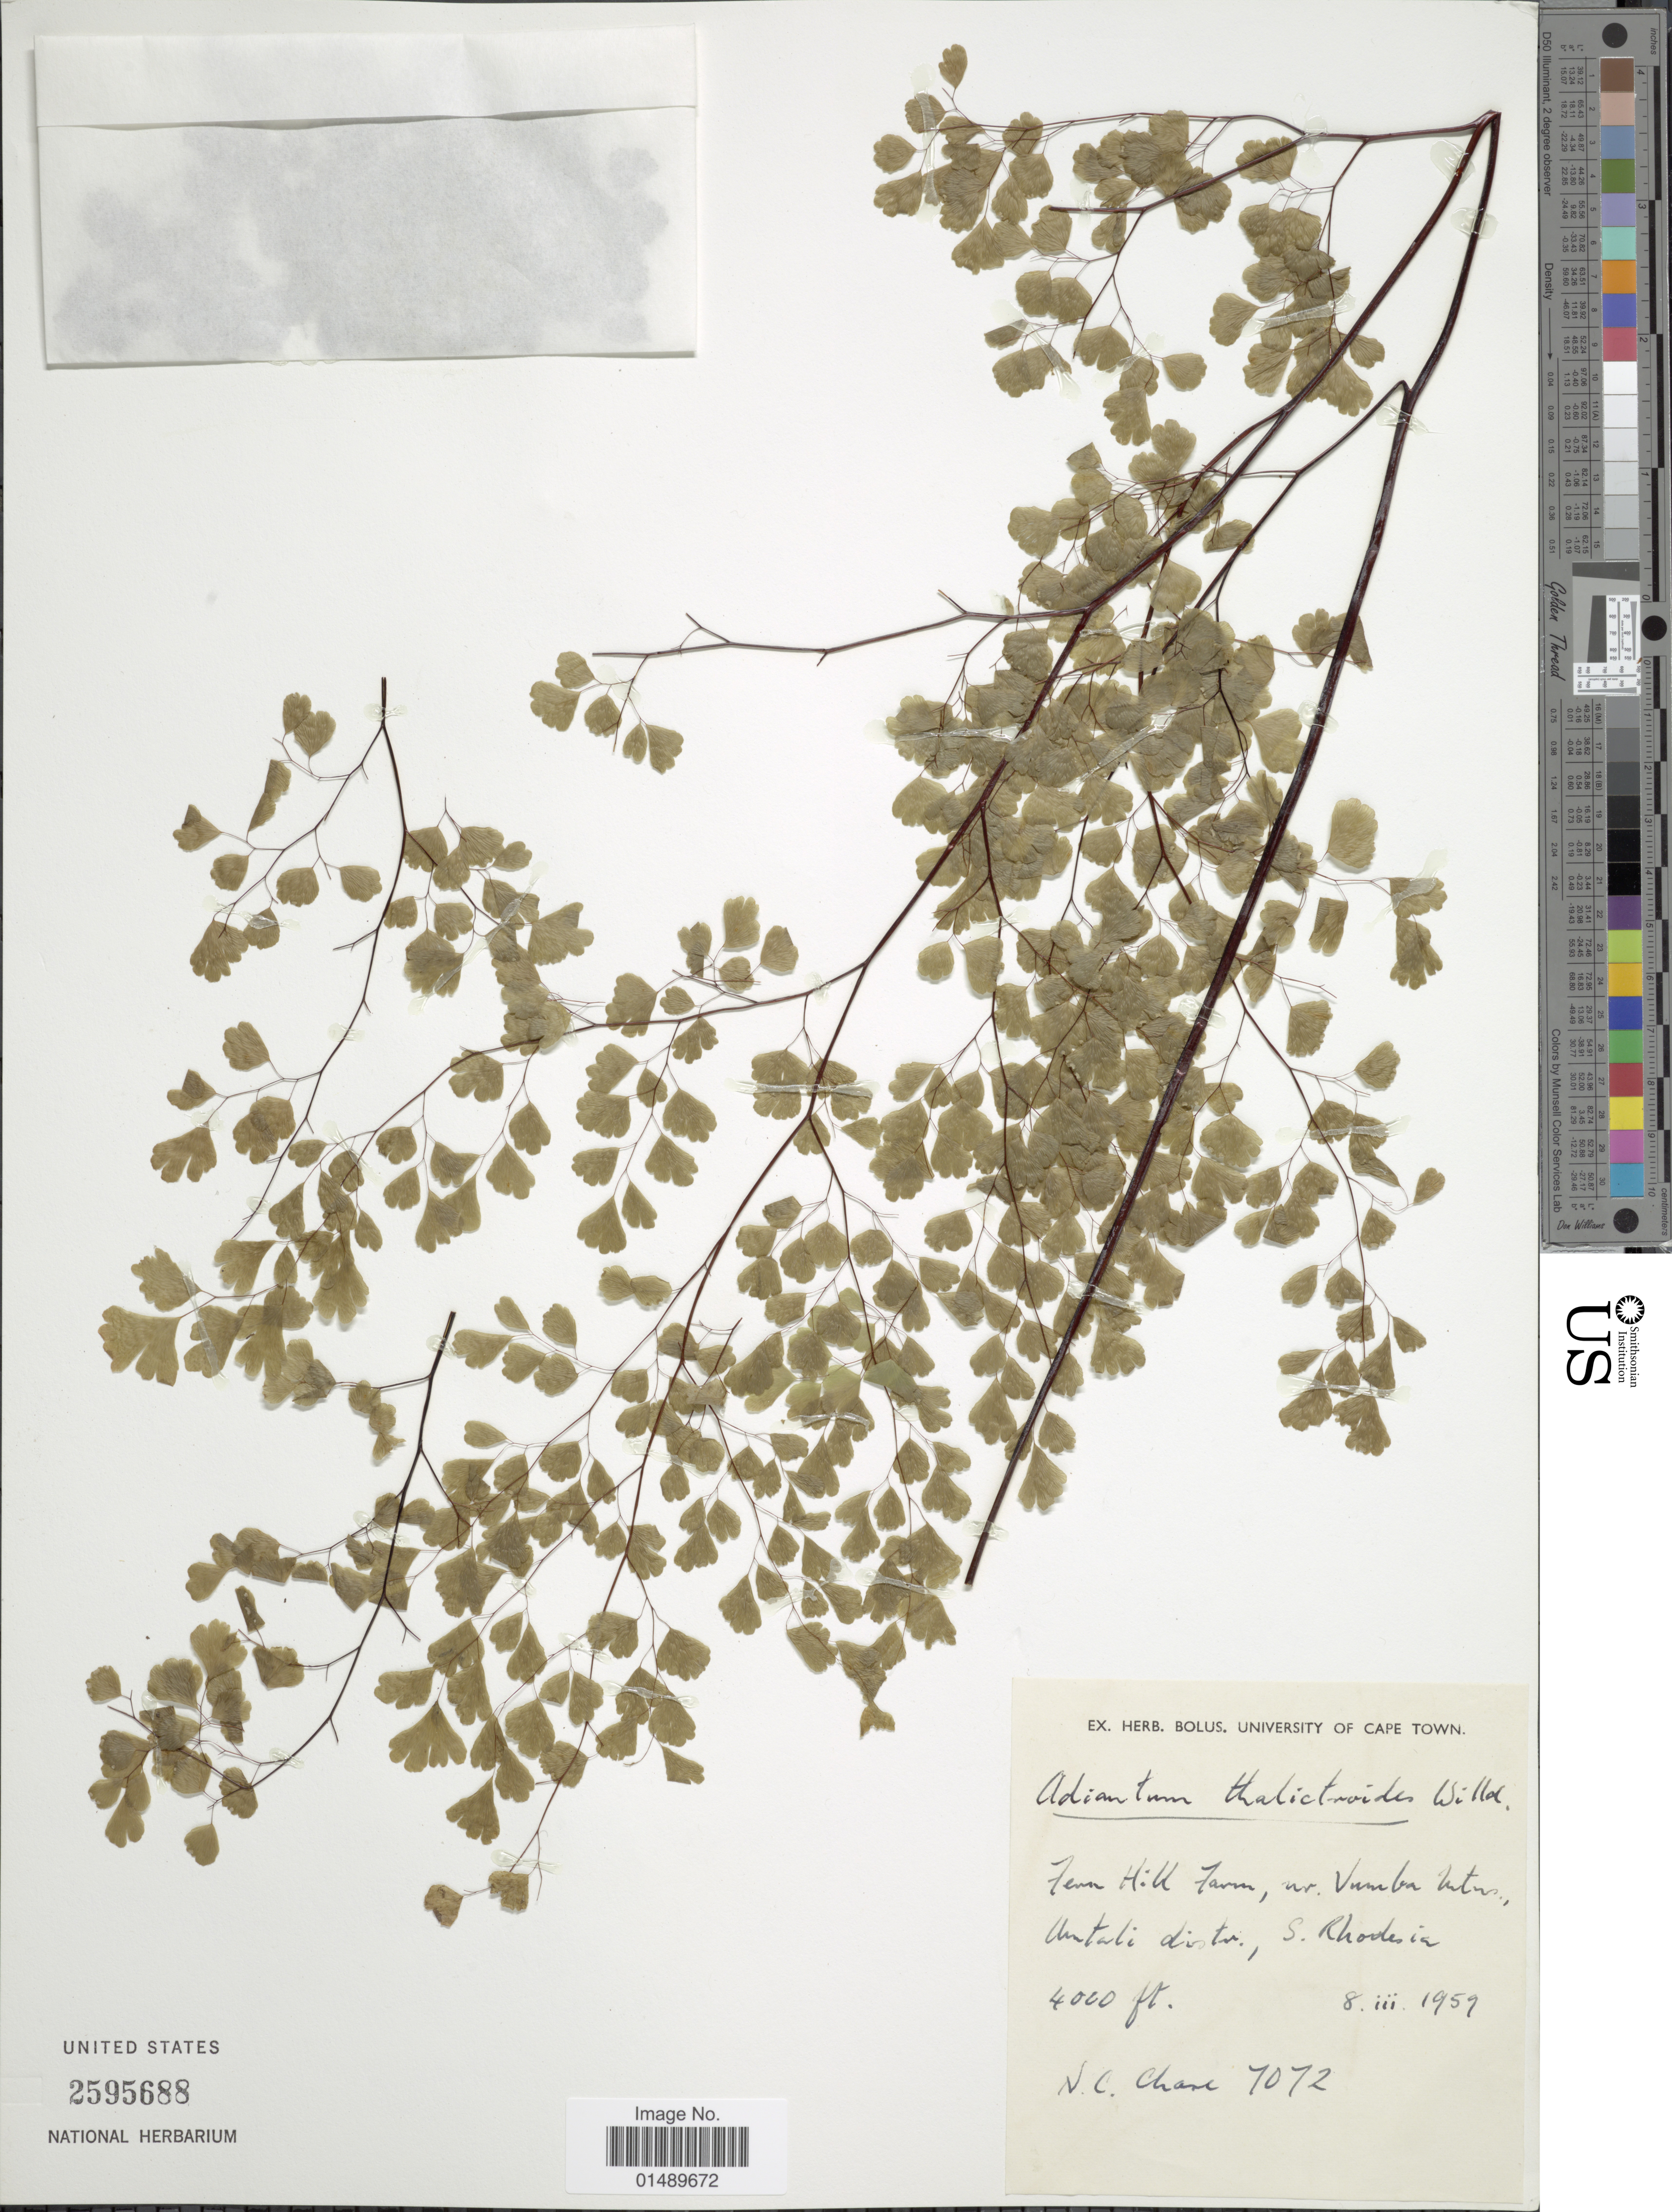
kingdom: Plantae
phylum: Tracheophyta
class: Polypodiopsida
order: Polypodiales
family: Pteridaceae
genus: Adiantum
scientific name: Adiantum thalictroides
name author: Willd. ex Schltdl.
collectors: N. C. Chase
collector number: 7072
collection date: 1959-03-08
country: Zimbabwe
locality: Fern Hill Farm, nr. Vumba intas, Umtali Dist., S. Rhodesia.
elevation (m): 1219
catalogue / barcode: US 2595688